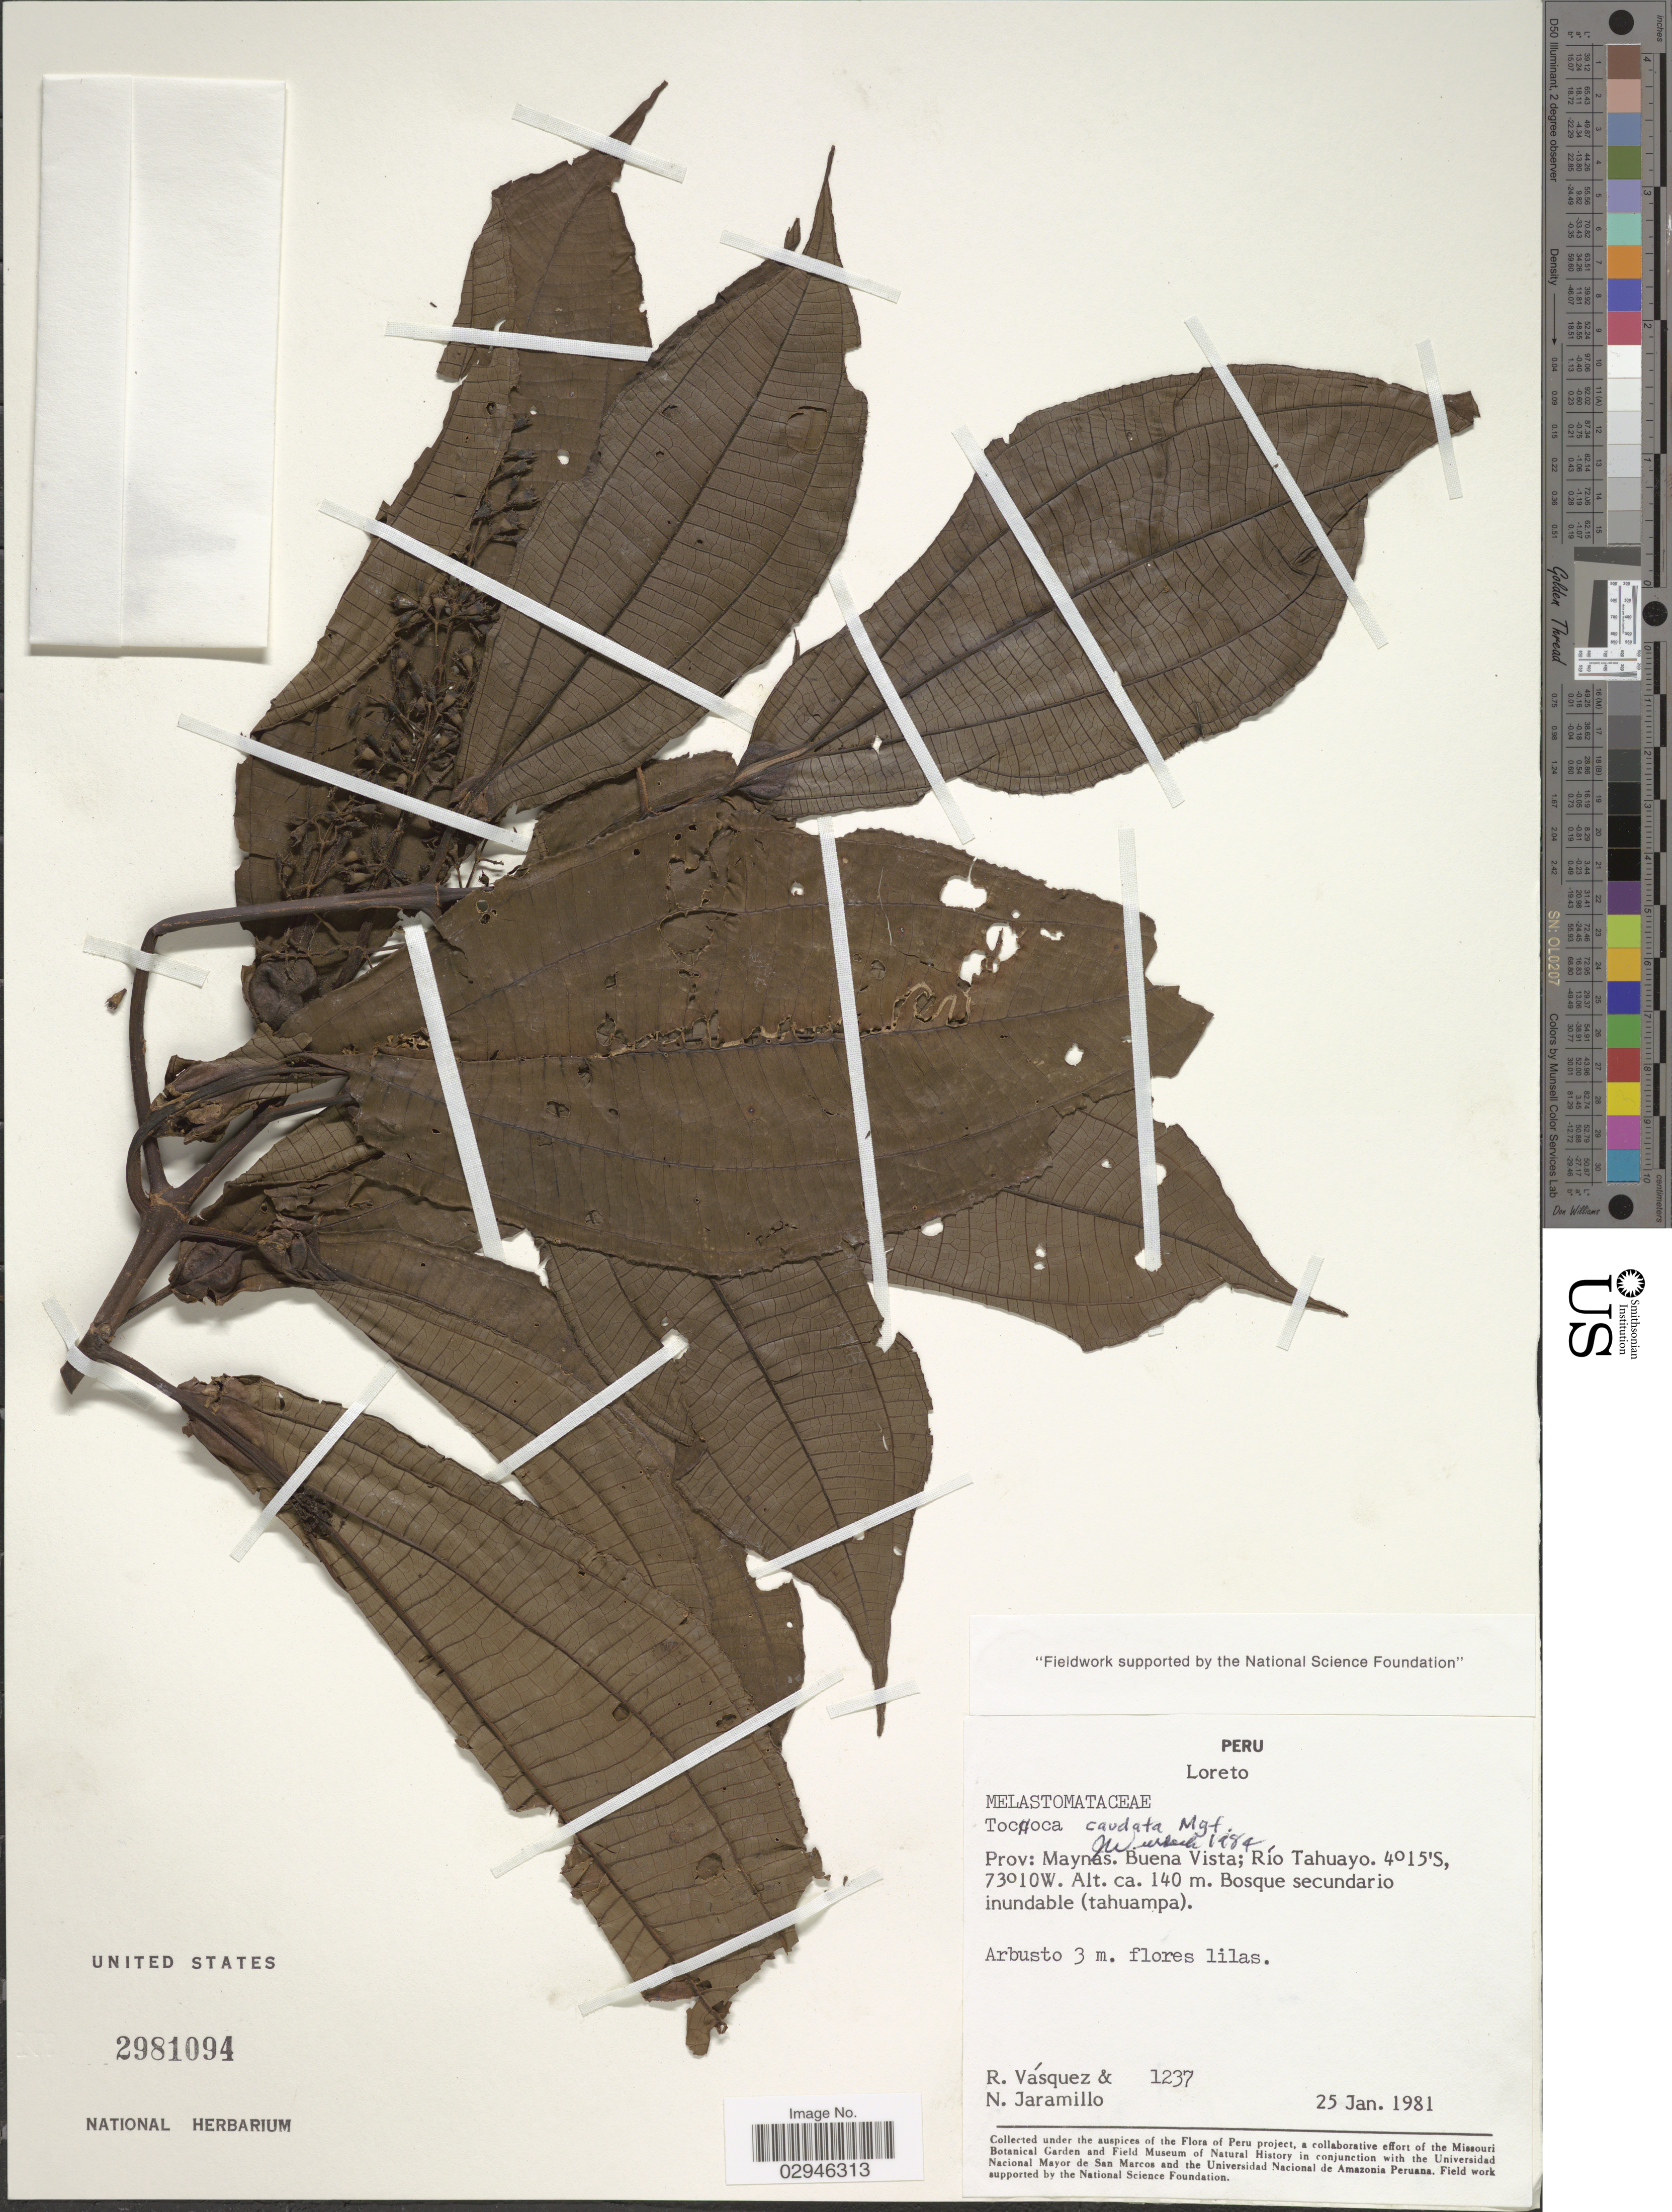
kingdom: Plantae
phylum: Tracheophyta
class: Magnoliopsida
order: Myrtales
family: Melastomataceae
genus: Tococa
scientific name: Tococa caudata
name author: Markgr.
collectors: R. Vásquez & N. Jaramillo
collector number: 1237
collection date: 1981-01-25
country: Peru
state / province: Loreto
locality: Prov: Maynas, Buena Vista, Río Tahuayo.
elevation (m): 140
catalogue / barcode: US 2981094